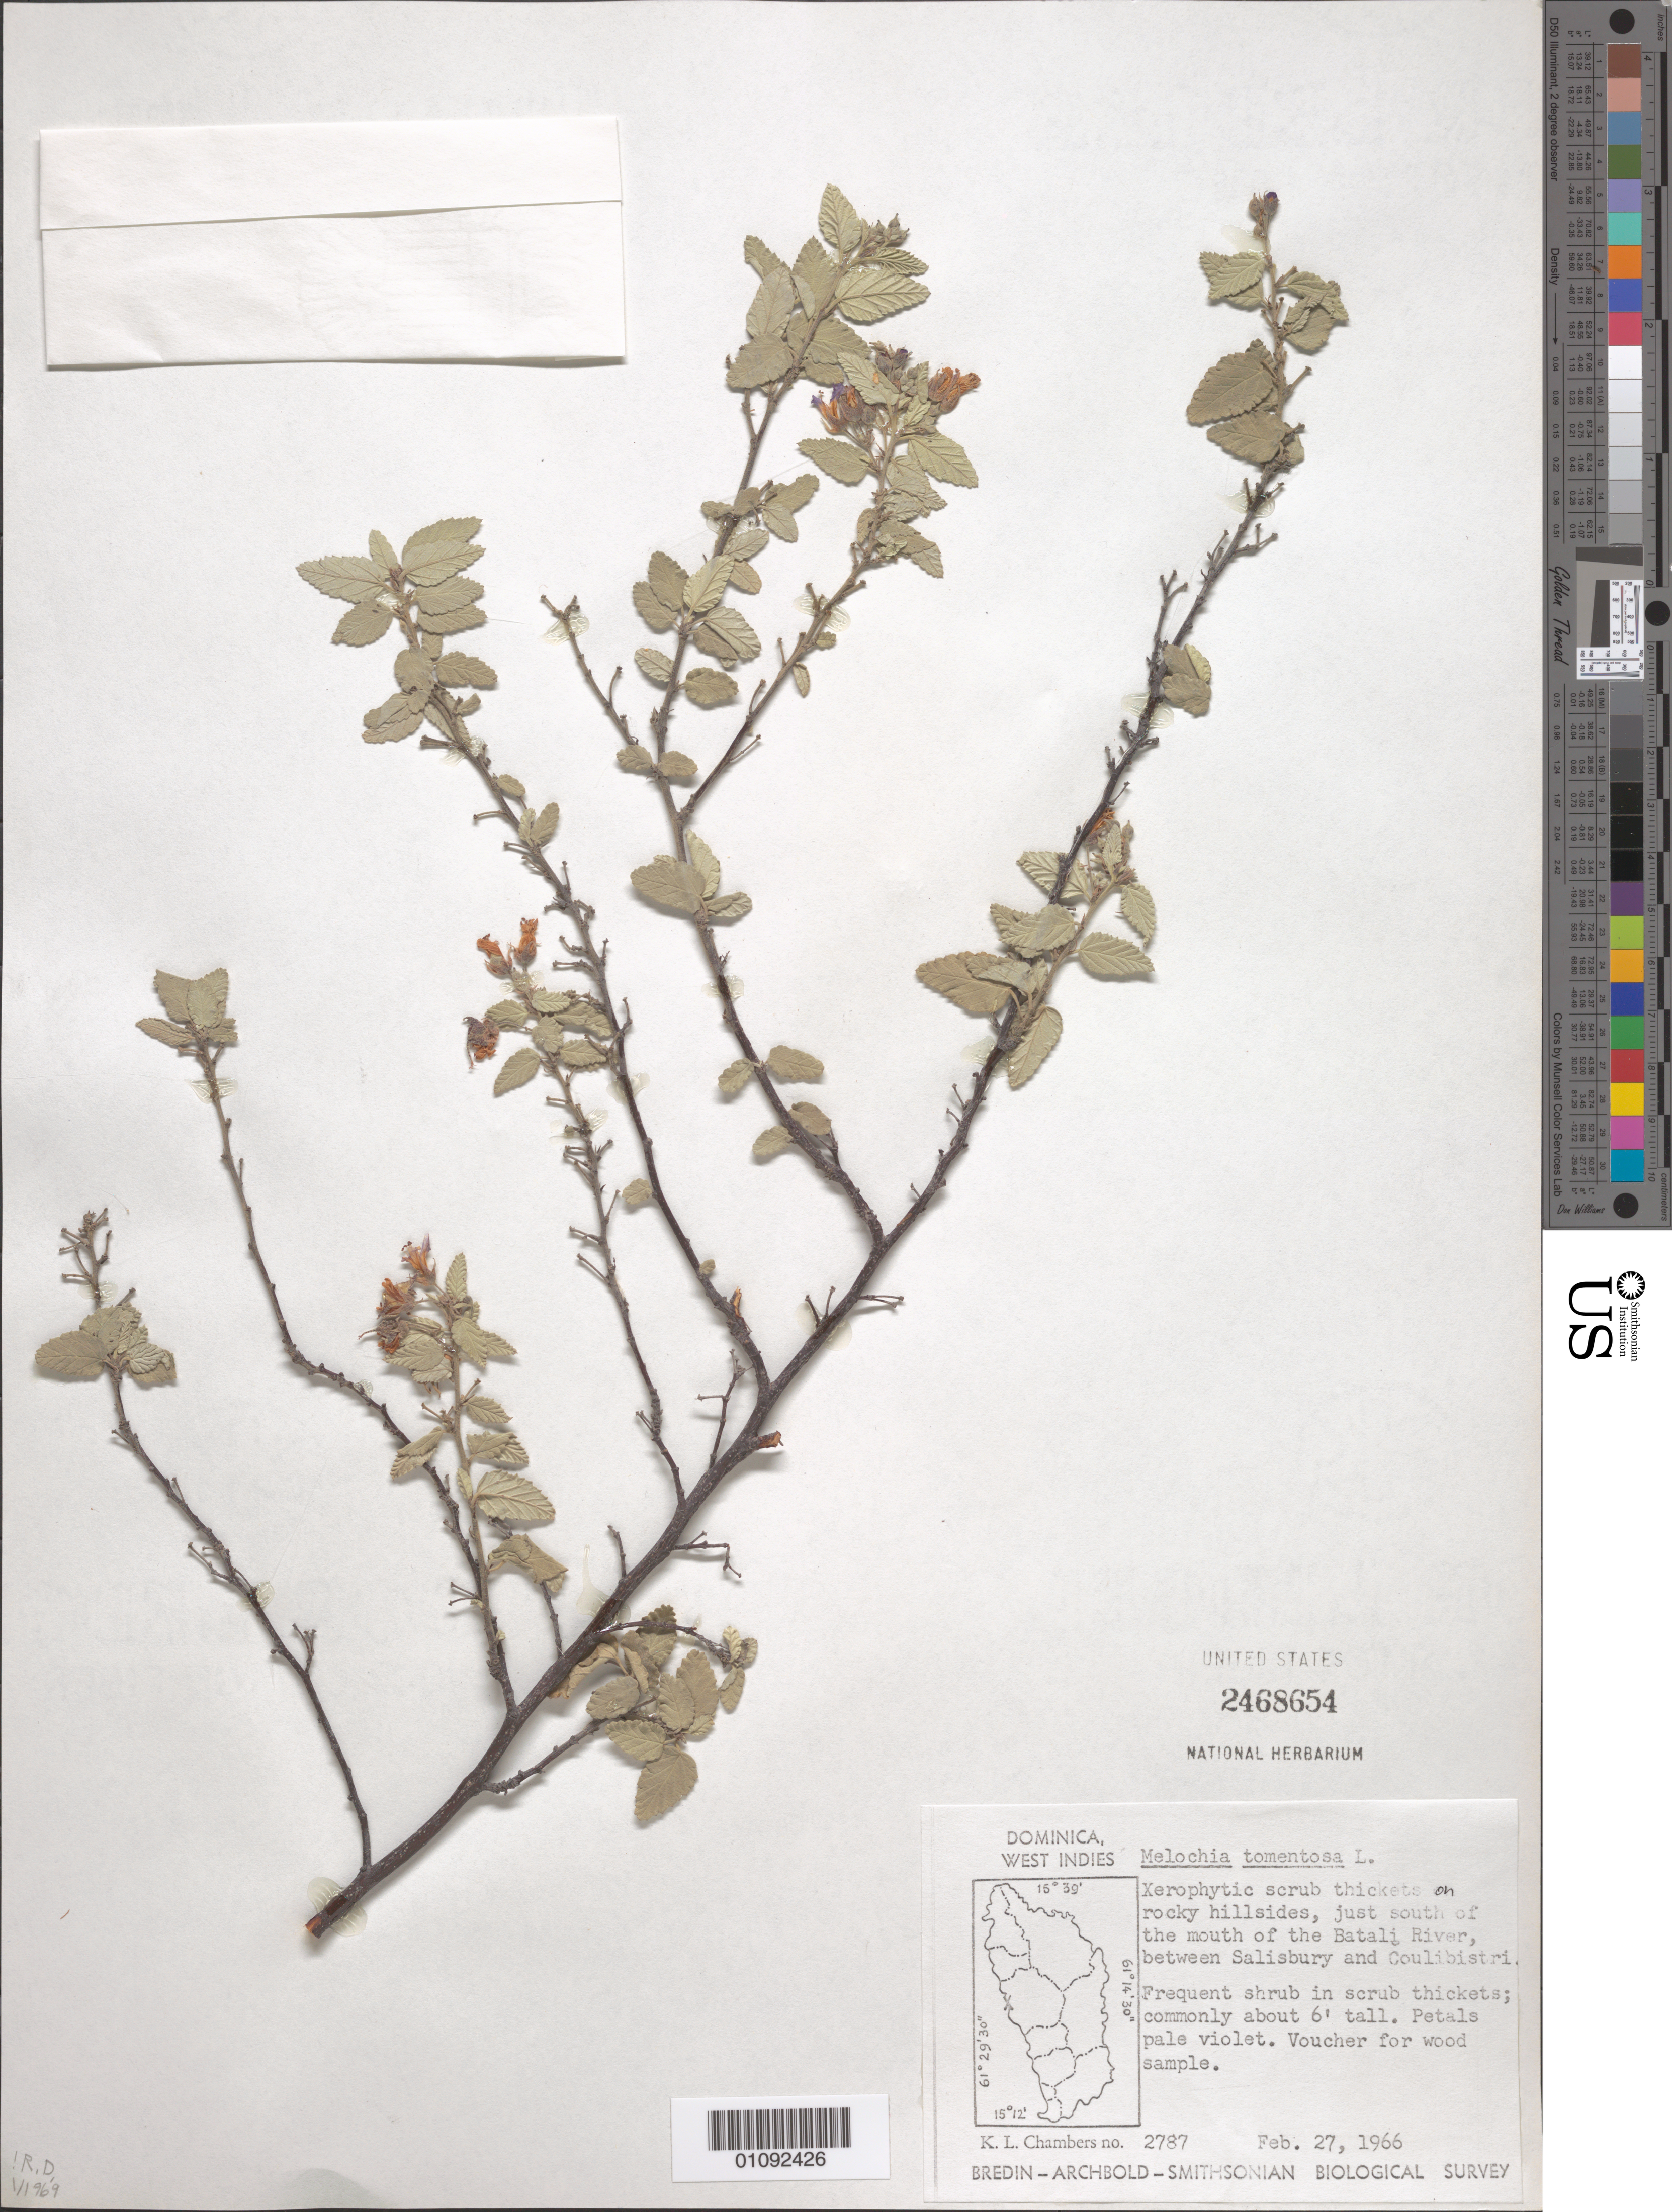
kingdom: Plantae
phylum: Tracheophyta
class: Magnoliopsida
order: Malvales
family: Malvaceae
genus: Melochia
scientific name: Melochia tomentosa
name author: L.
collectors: K. L. Chambers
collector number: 2787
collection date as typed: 27 Feb 1966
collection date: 1966-02-27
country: Dominica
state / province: St. Joseph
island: Dominica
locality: S of the mouth of the Batali River, between Salisbury and Coulibistri.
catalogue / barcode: US 2468654